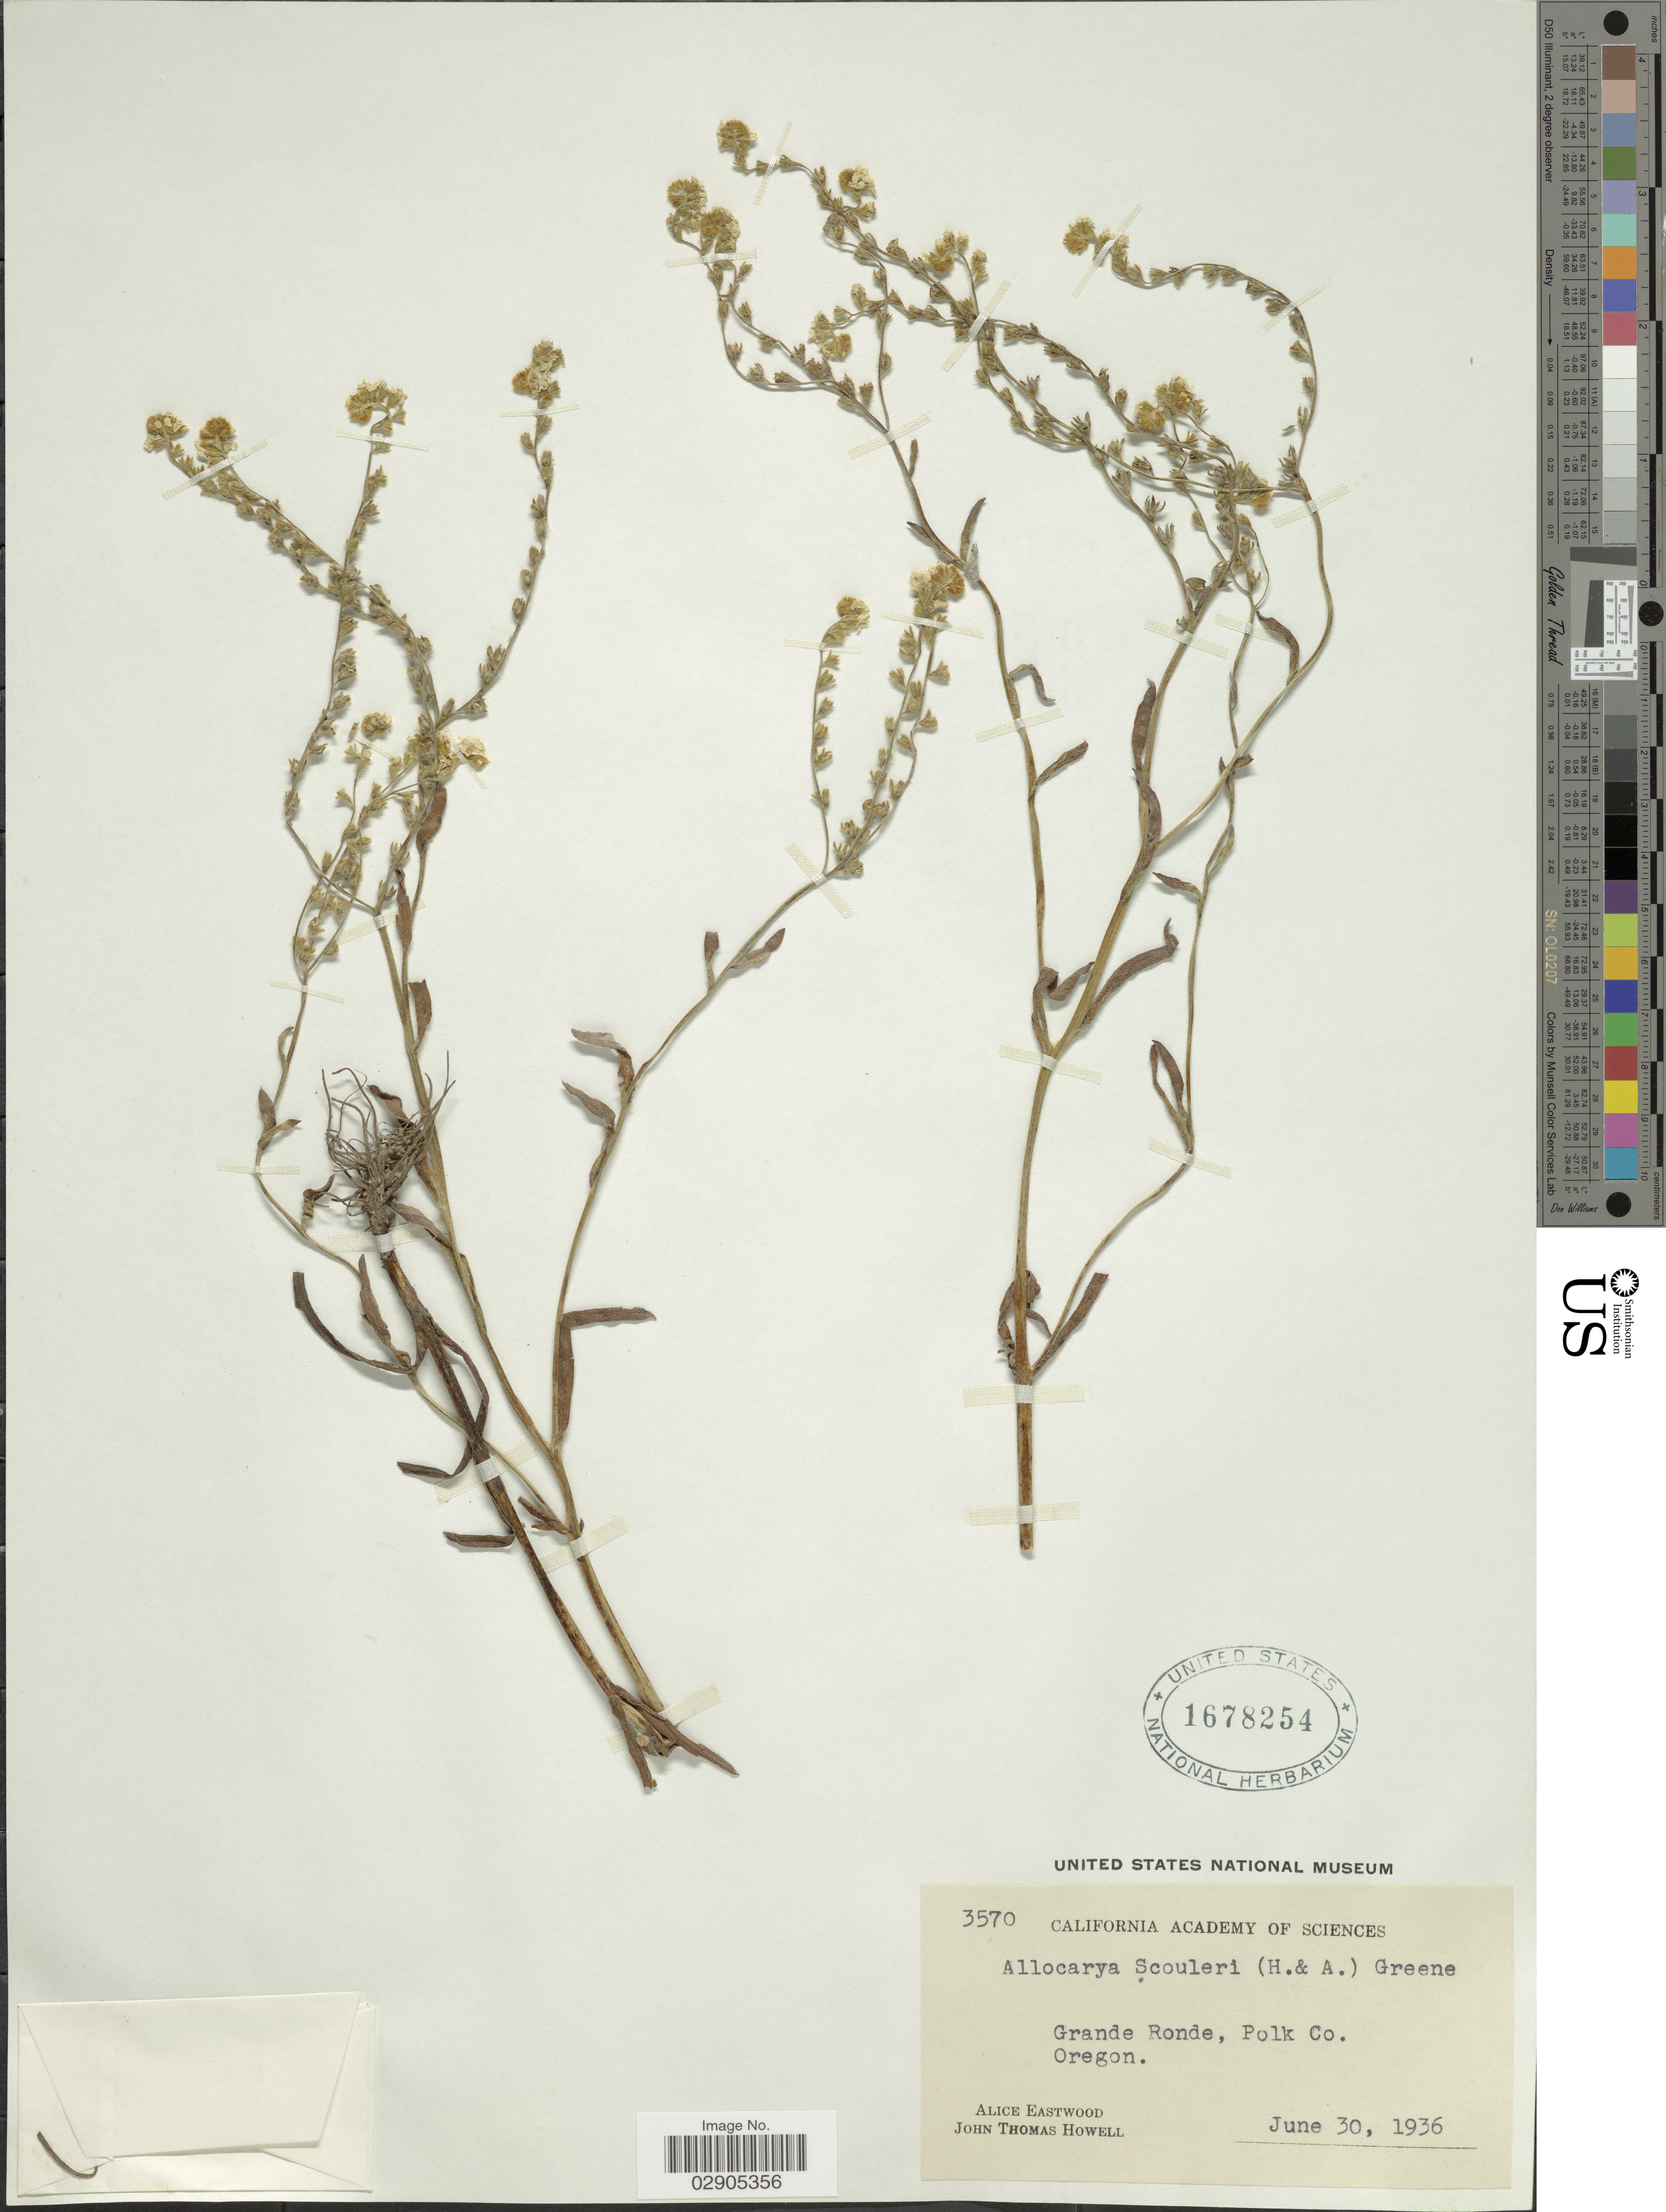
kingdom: Plantae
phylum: Tracheophyta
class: Magnoliopsida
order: Boraginales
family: Boraginaceae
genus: Allocarya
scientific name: Allocarya scouleri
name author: (Hook. & Arn.) S.W. Greene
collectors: A. Eastwood & J. T. Howell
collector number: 3570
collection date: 1936-06-30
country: United States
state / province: Oregon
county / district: Polk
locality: Grande Ronde, Polk co.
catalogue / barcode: US 1678254